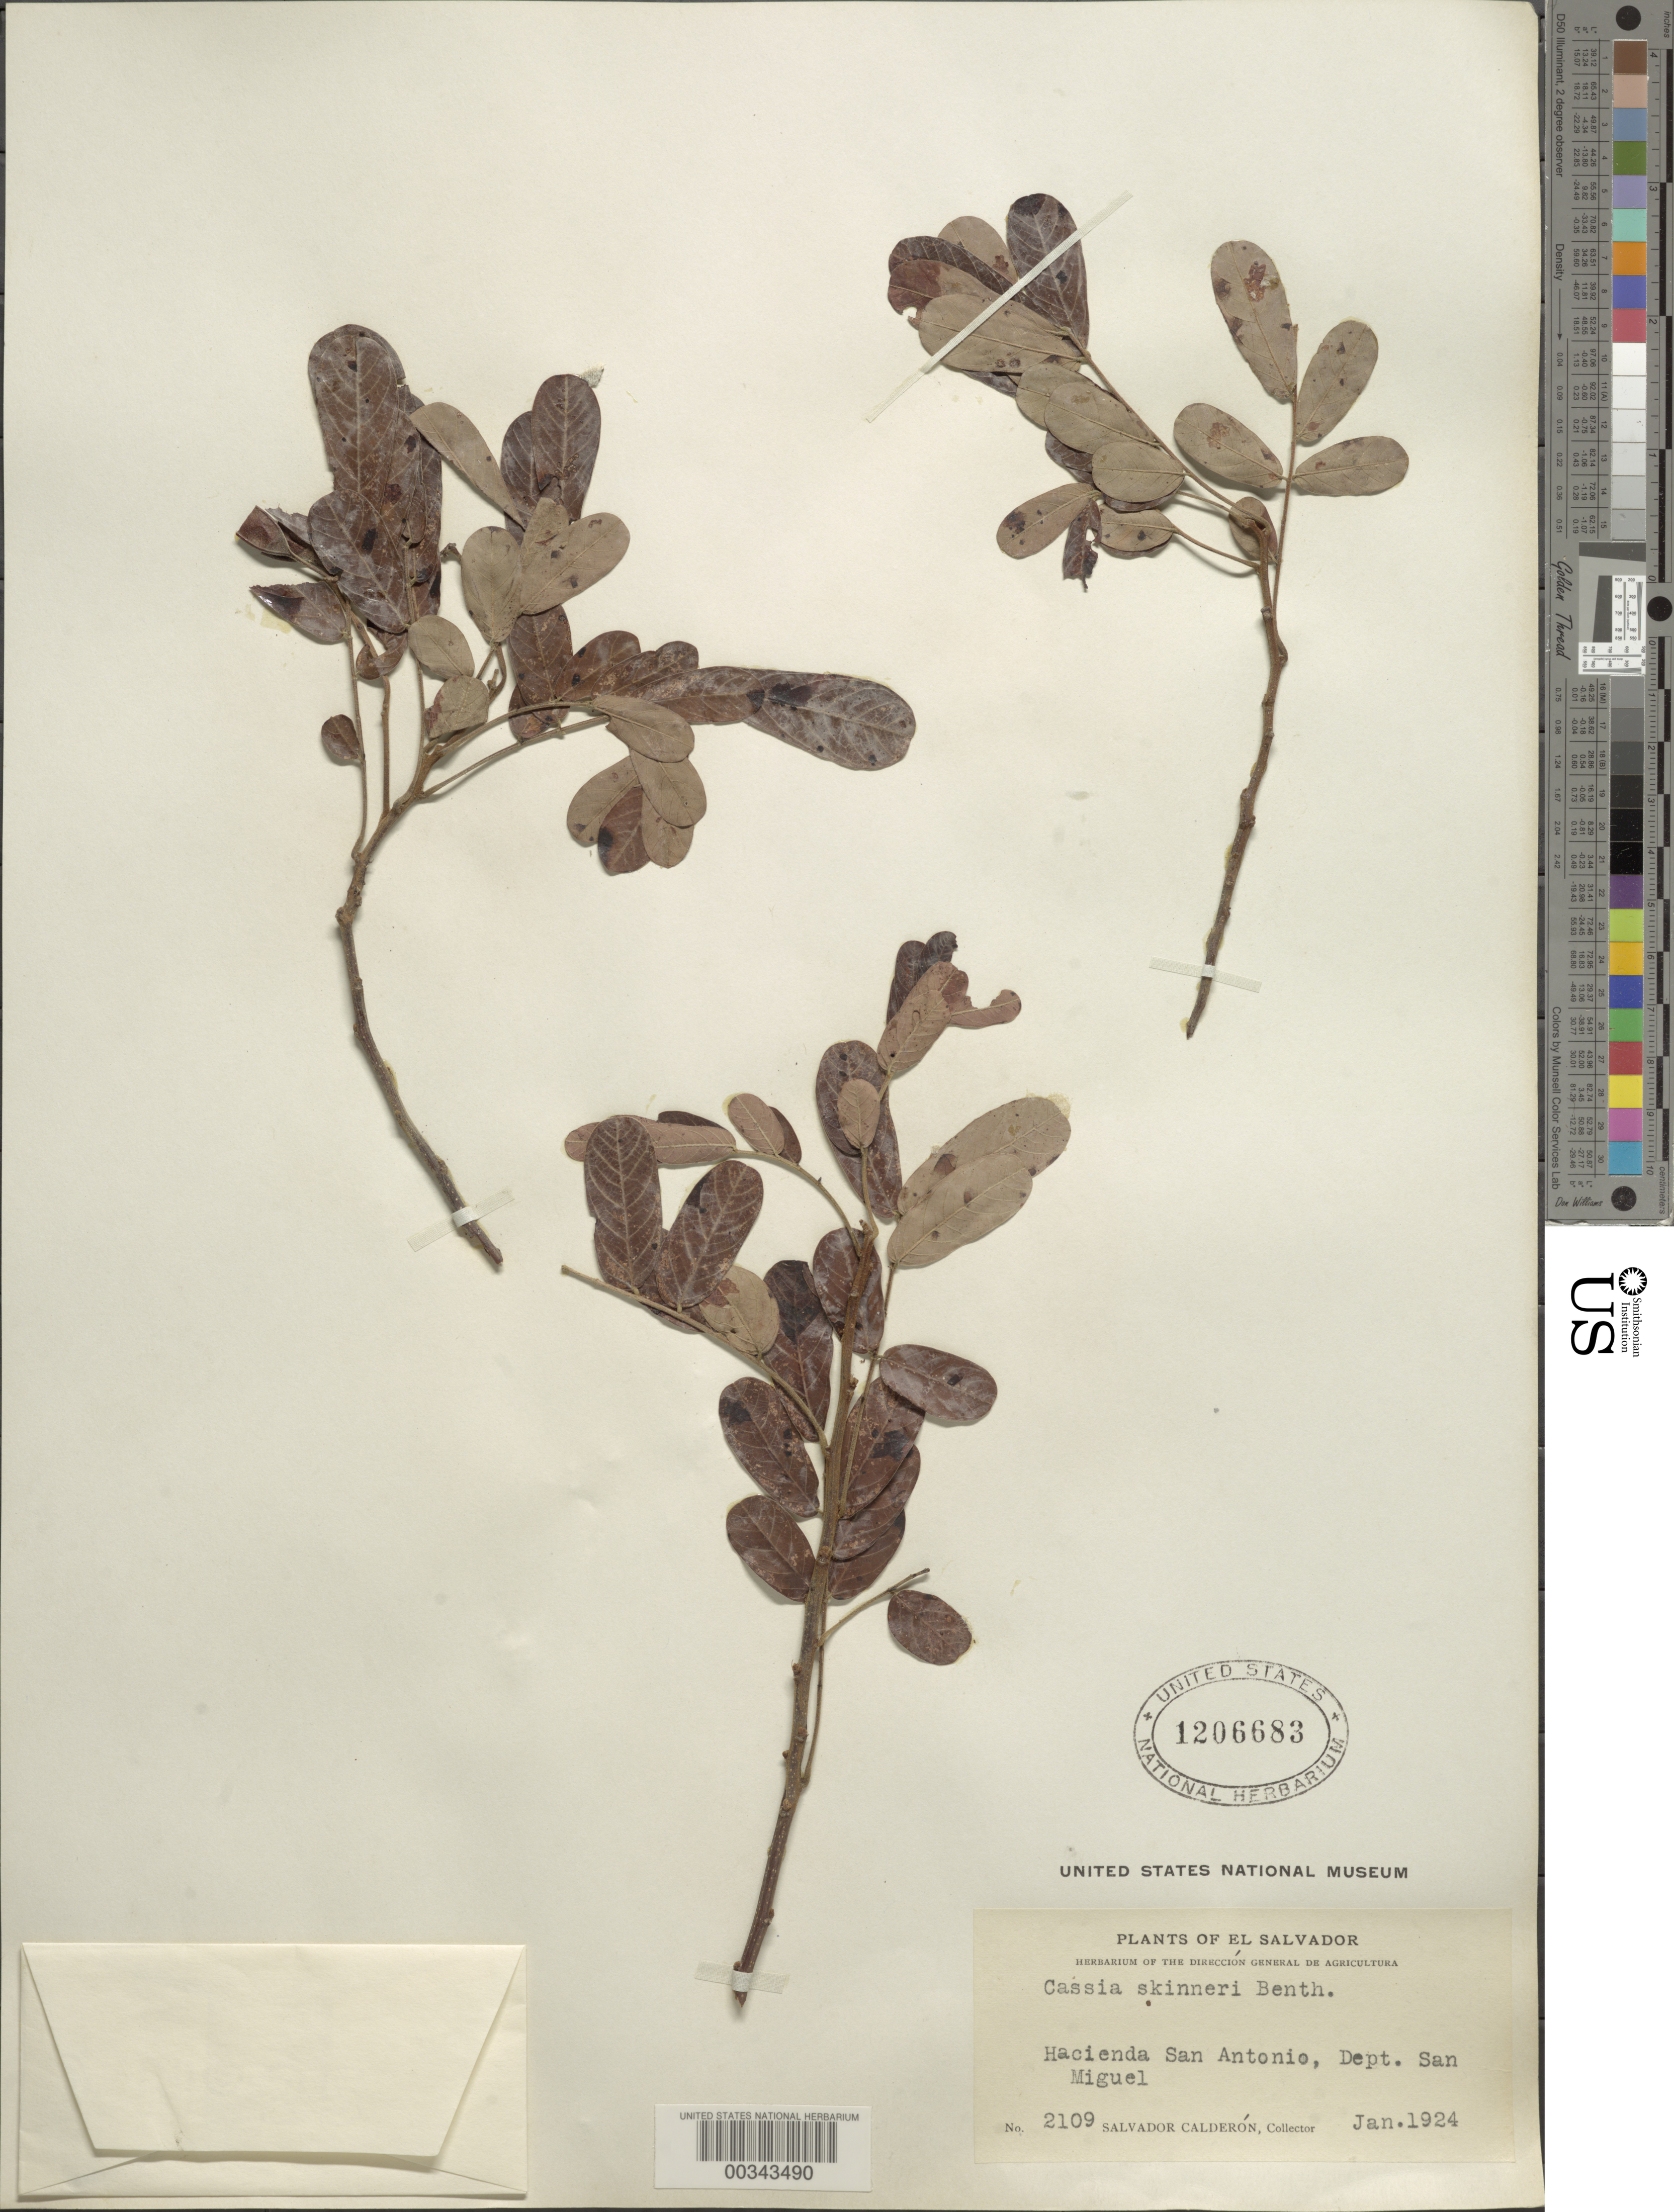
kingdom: Plantae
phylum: Tracheophyta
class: Magnoliopsida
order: Fabales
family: Fabaceae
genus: Senna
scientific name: Senna skinneri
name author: (Benth.) H.S. Irwin & Barneby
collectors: S. Calderón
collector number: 2109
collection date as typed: Jan 1924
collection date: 1924-01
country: El Salvador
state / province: San Miguel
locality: Hacienda san antonio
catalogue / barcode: US 1206683